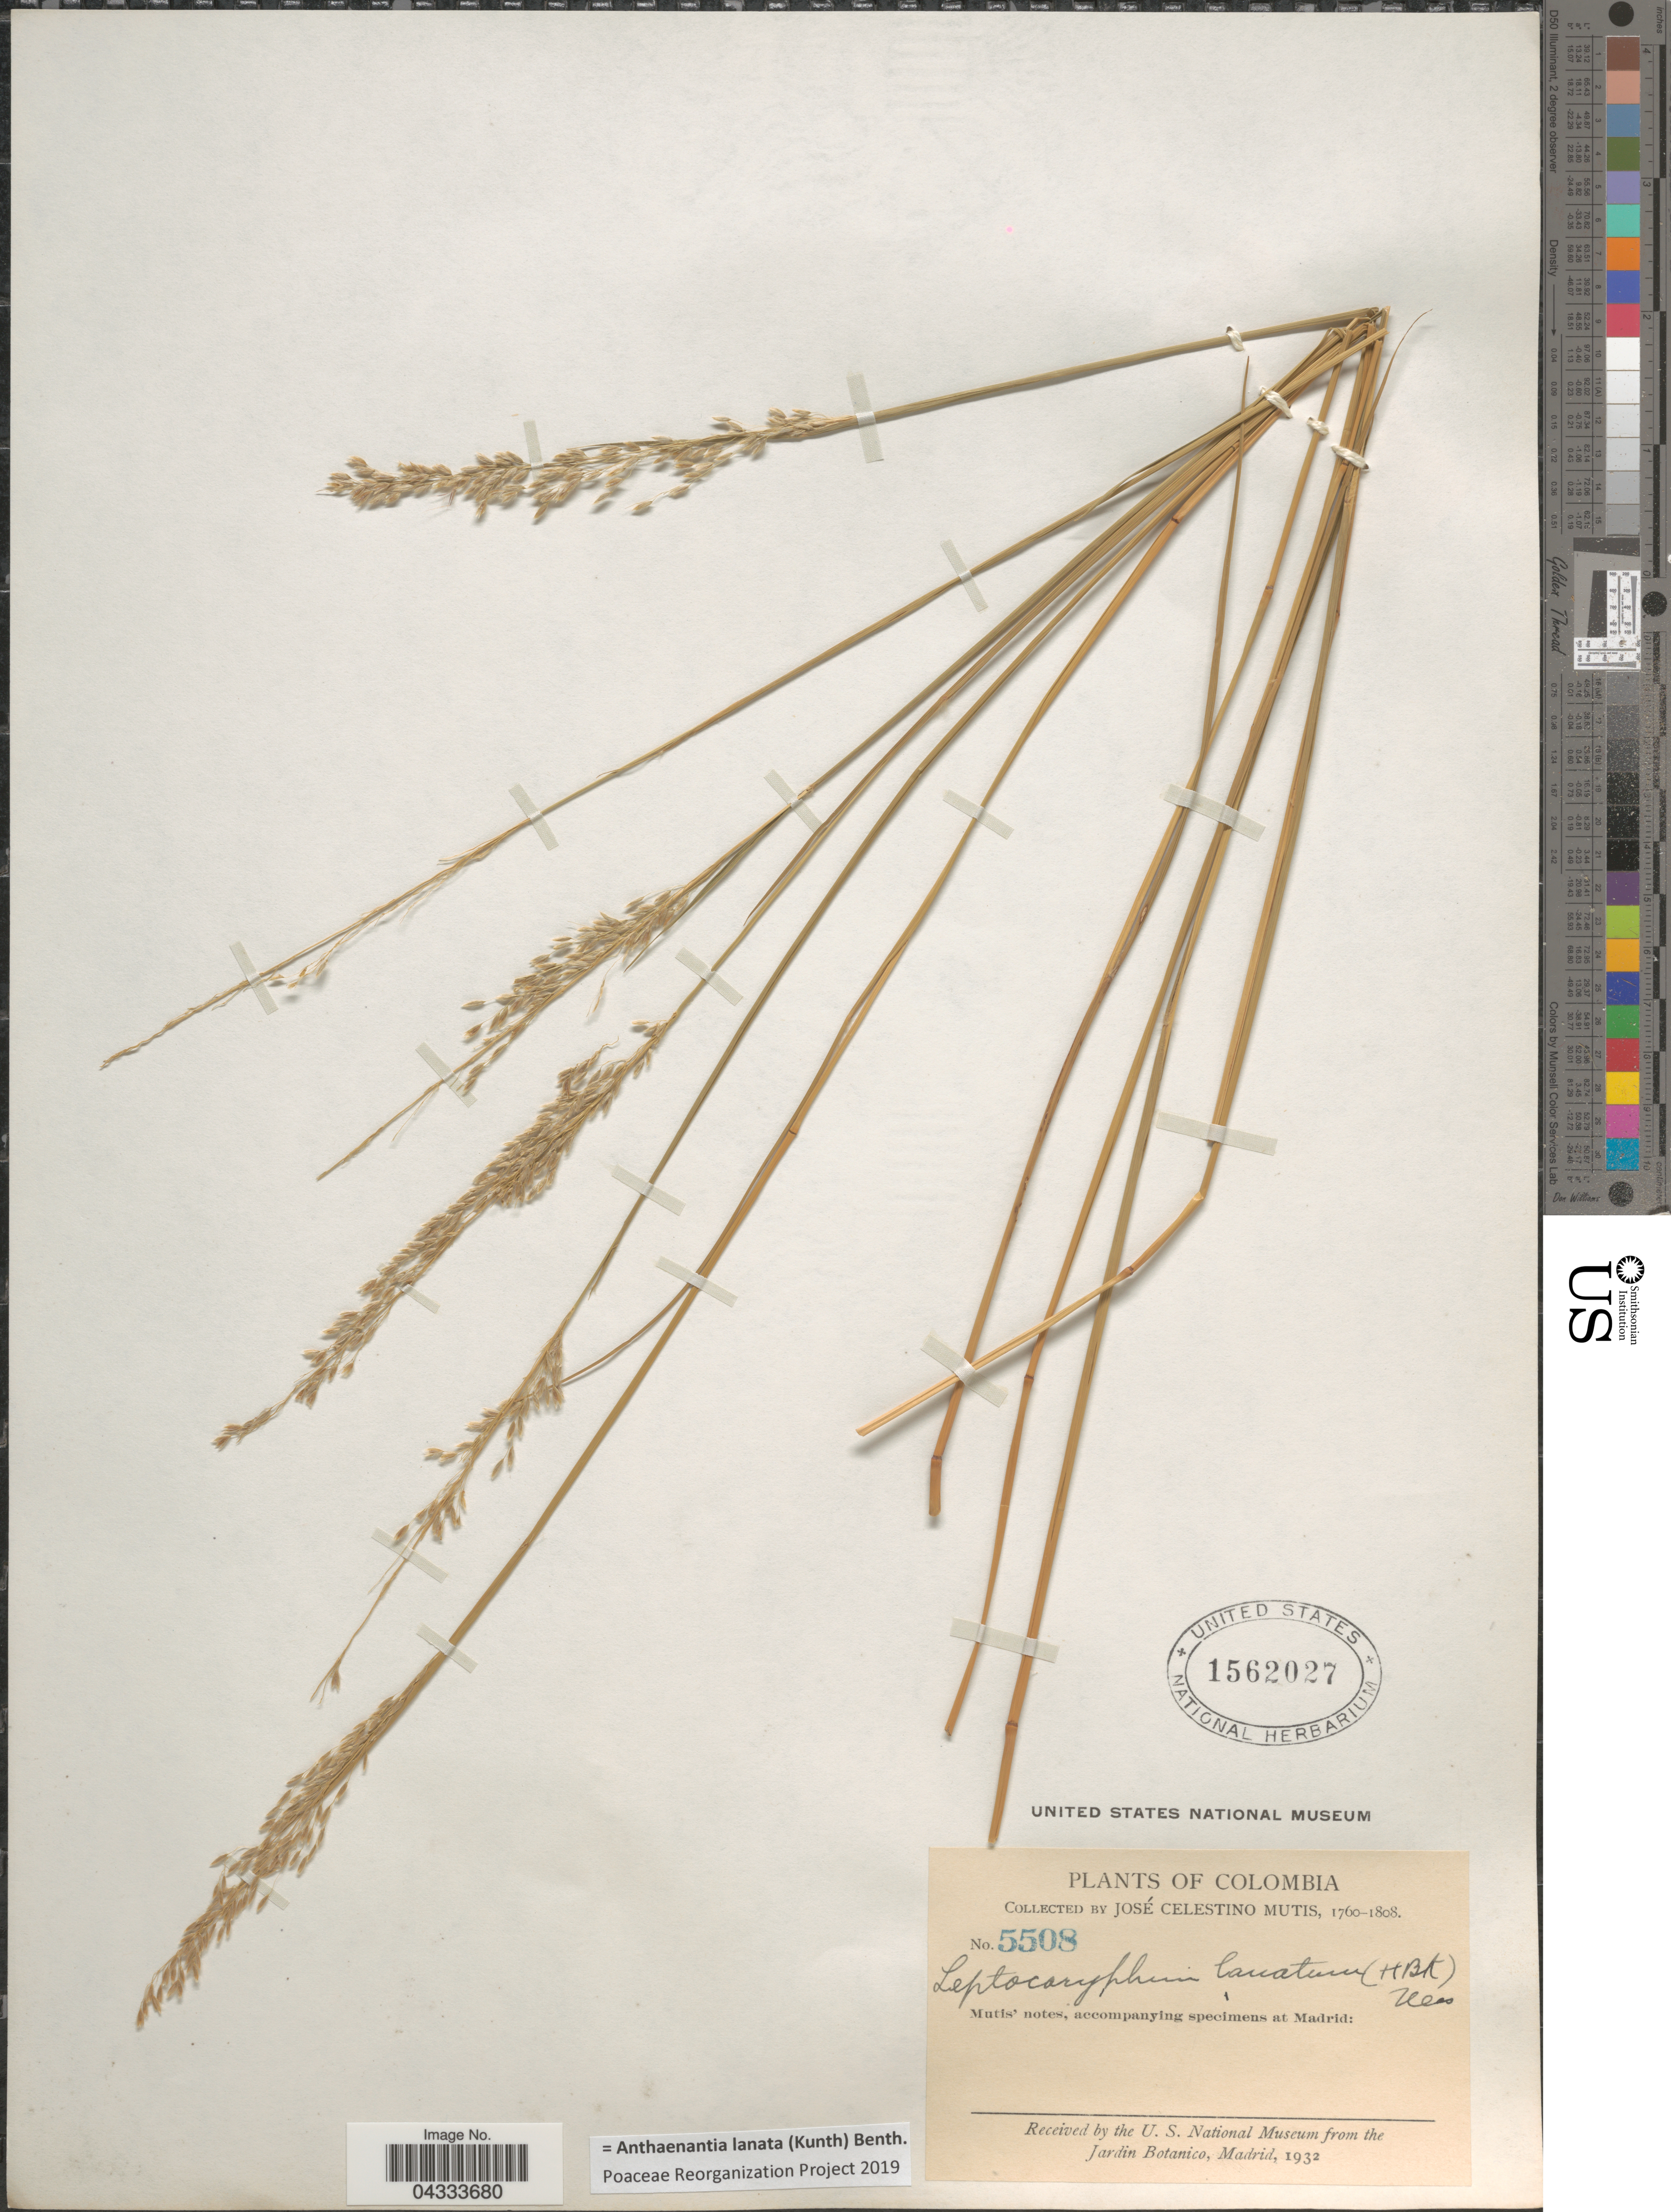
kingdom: Plantae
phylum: Tracheophyta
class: Liliopsida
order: Poales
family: Poaceae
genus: Anthaenantia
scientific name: Anthaenantia lanata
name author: (Kunth) Benth.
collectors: J. C. B. Mutis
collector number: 5508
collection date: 1760/1808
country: Colombia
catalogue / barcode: US 1562027